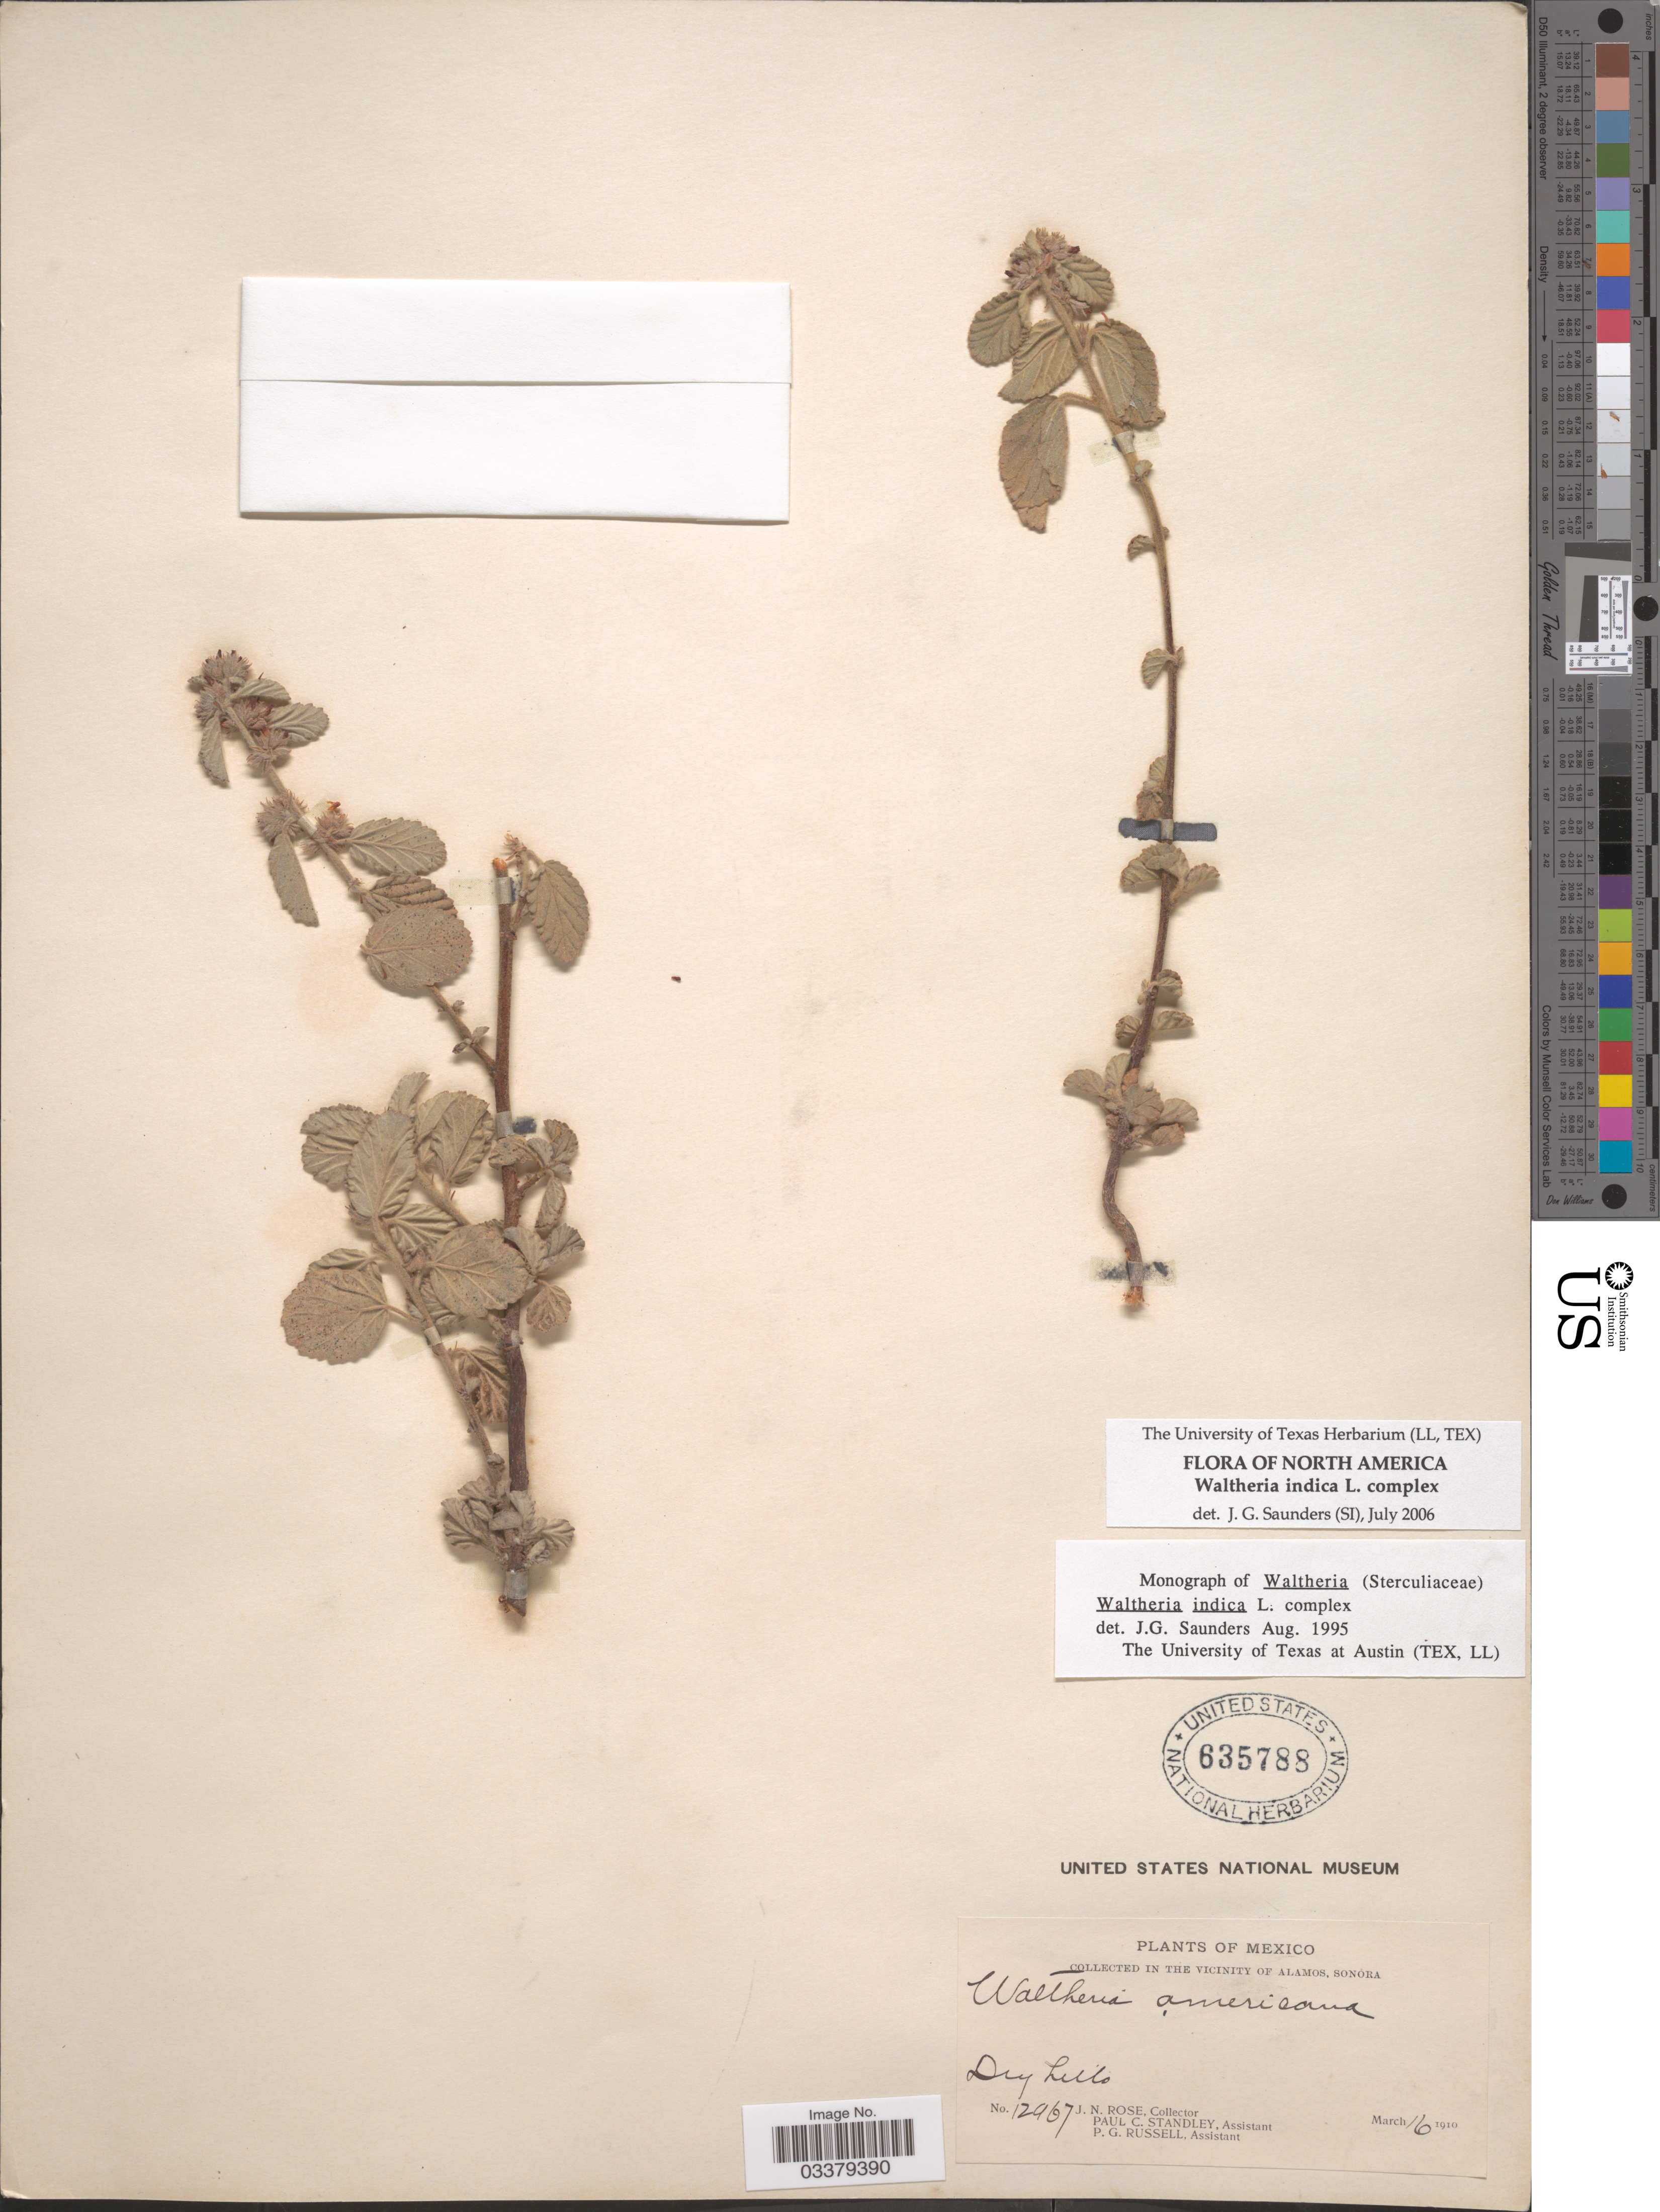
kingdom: Plantae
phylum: Tracheophyta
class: Magnoliopsida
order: Malvales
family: Malvaceae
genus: Waltheria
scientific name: Waltheria indica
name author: L.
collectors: J. N. Rose, P. C. Standley & P. G. Russell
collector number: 12967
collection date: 1910-03-16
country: Mexico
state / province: Sonora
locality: In the Vicinity of Alamos.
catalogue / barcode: US 635788